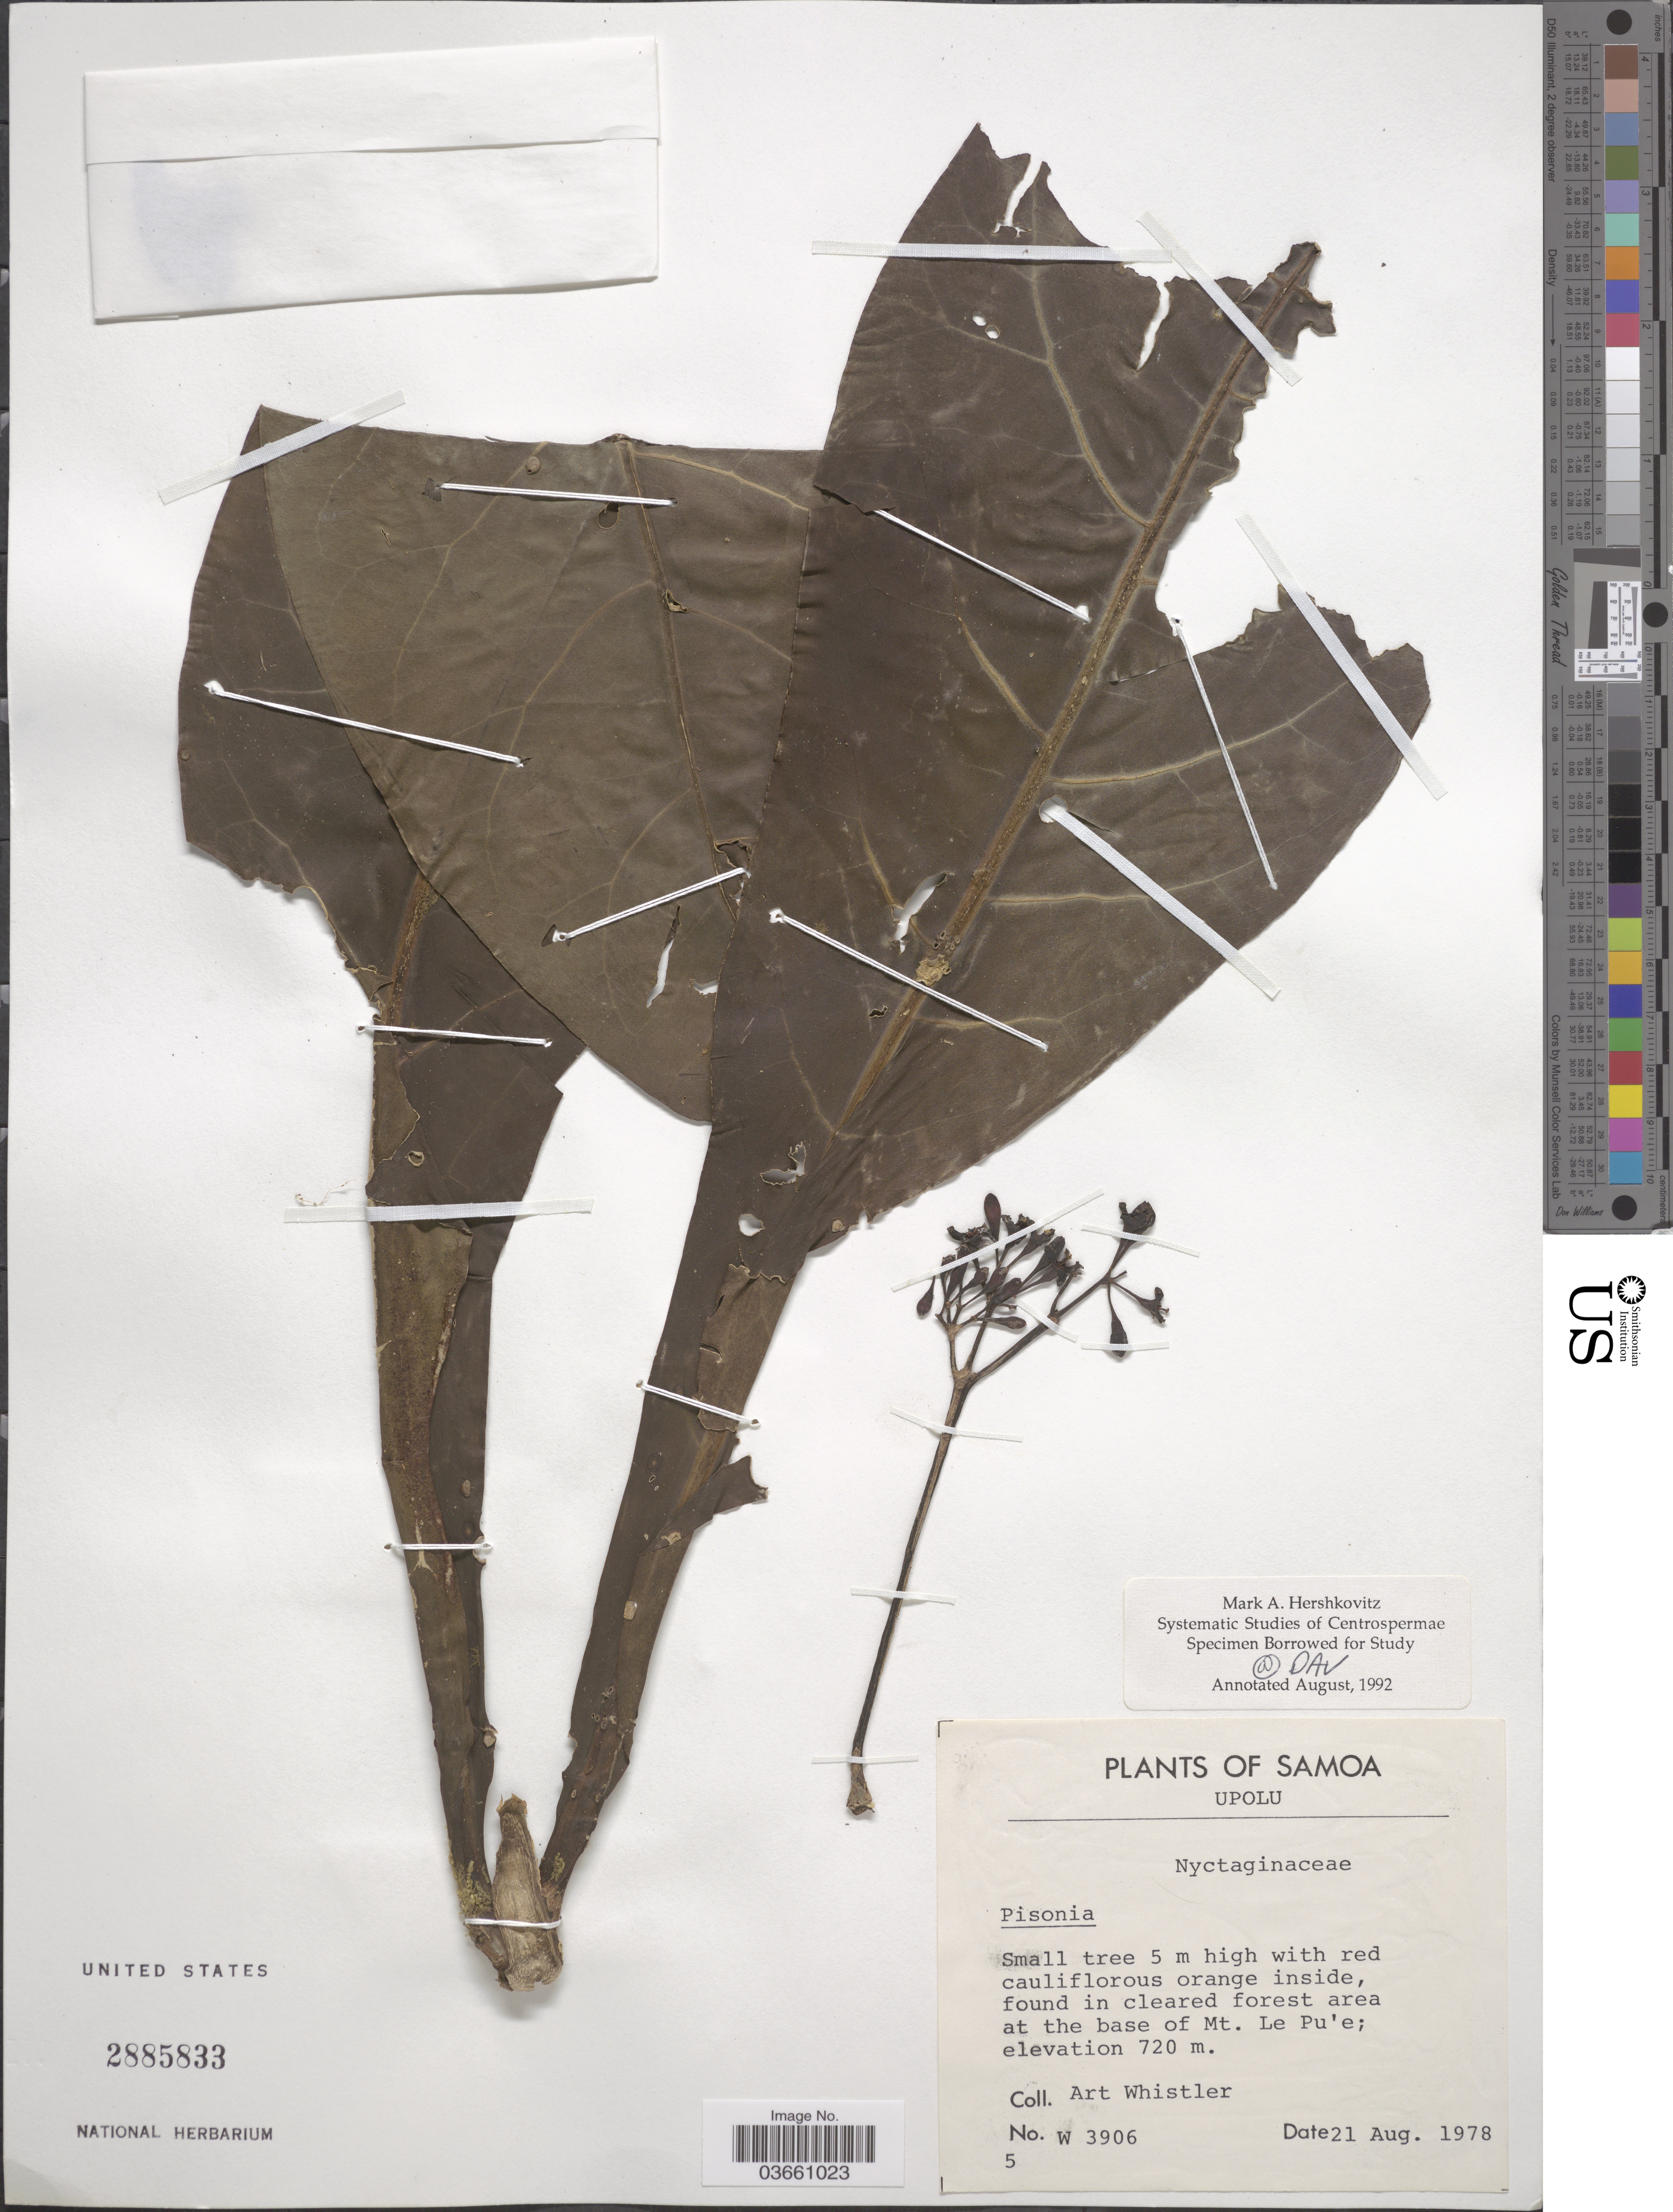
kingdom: Plantae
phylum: Tracheophyta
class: Magnoliopsida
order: Caryophyllales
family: Nyctaginaceae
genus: Pisonia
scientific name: Pisonia sp.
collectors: A. Whistler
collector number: W3906/5?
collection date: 1978-08-21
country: Samoa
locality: Samoa. Upolu. At the base of Mt. Le Pu'e.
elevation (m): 720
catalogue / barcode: US 2885833